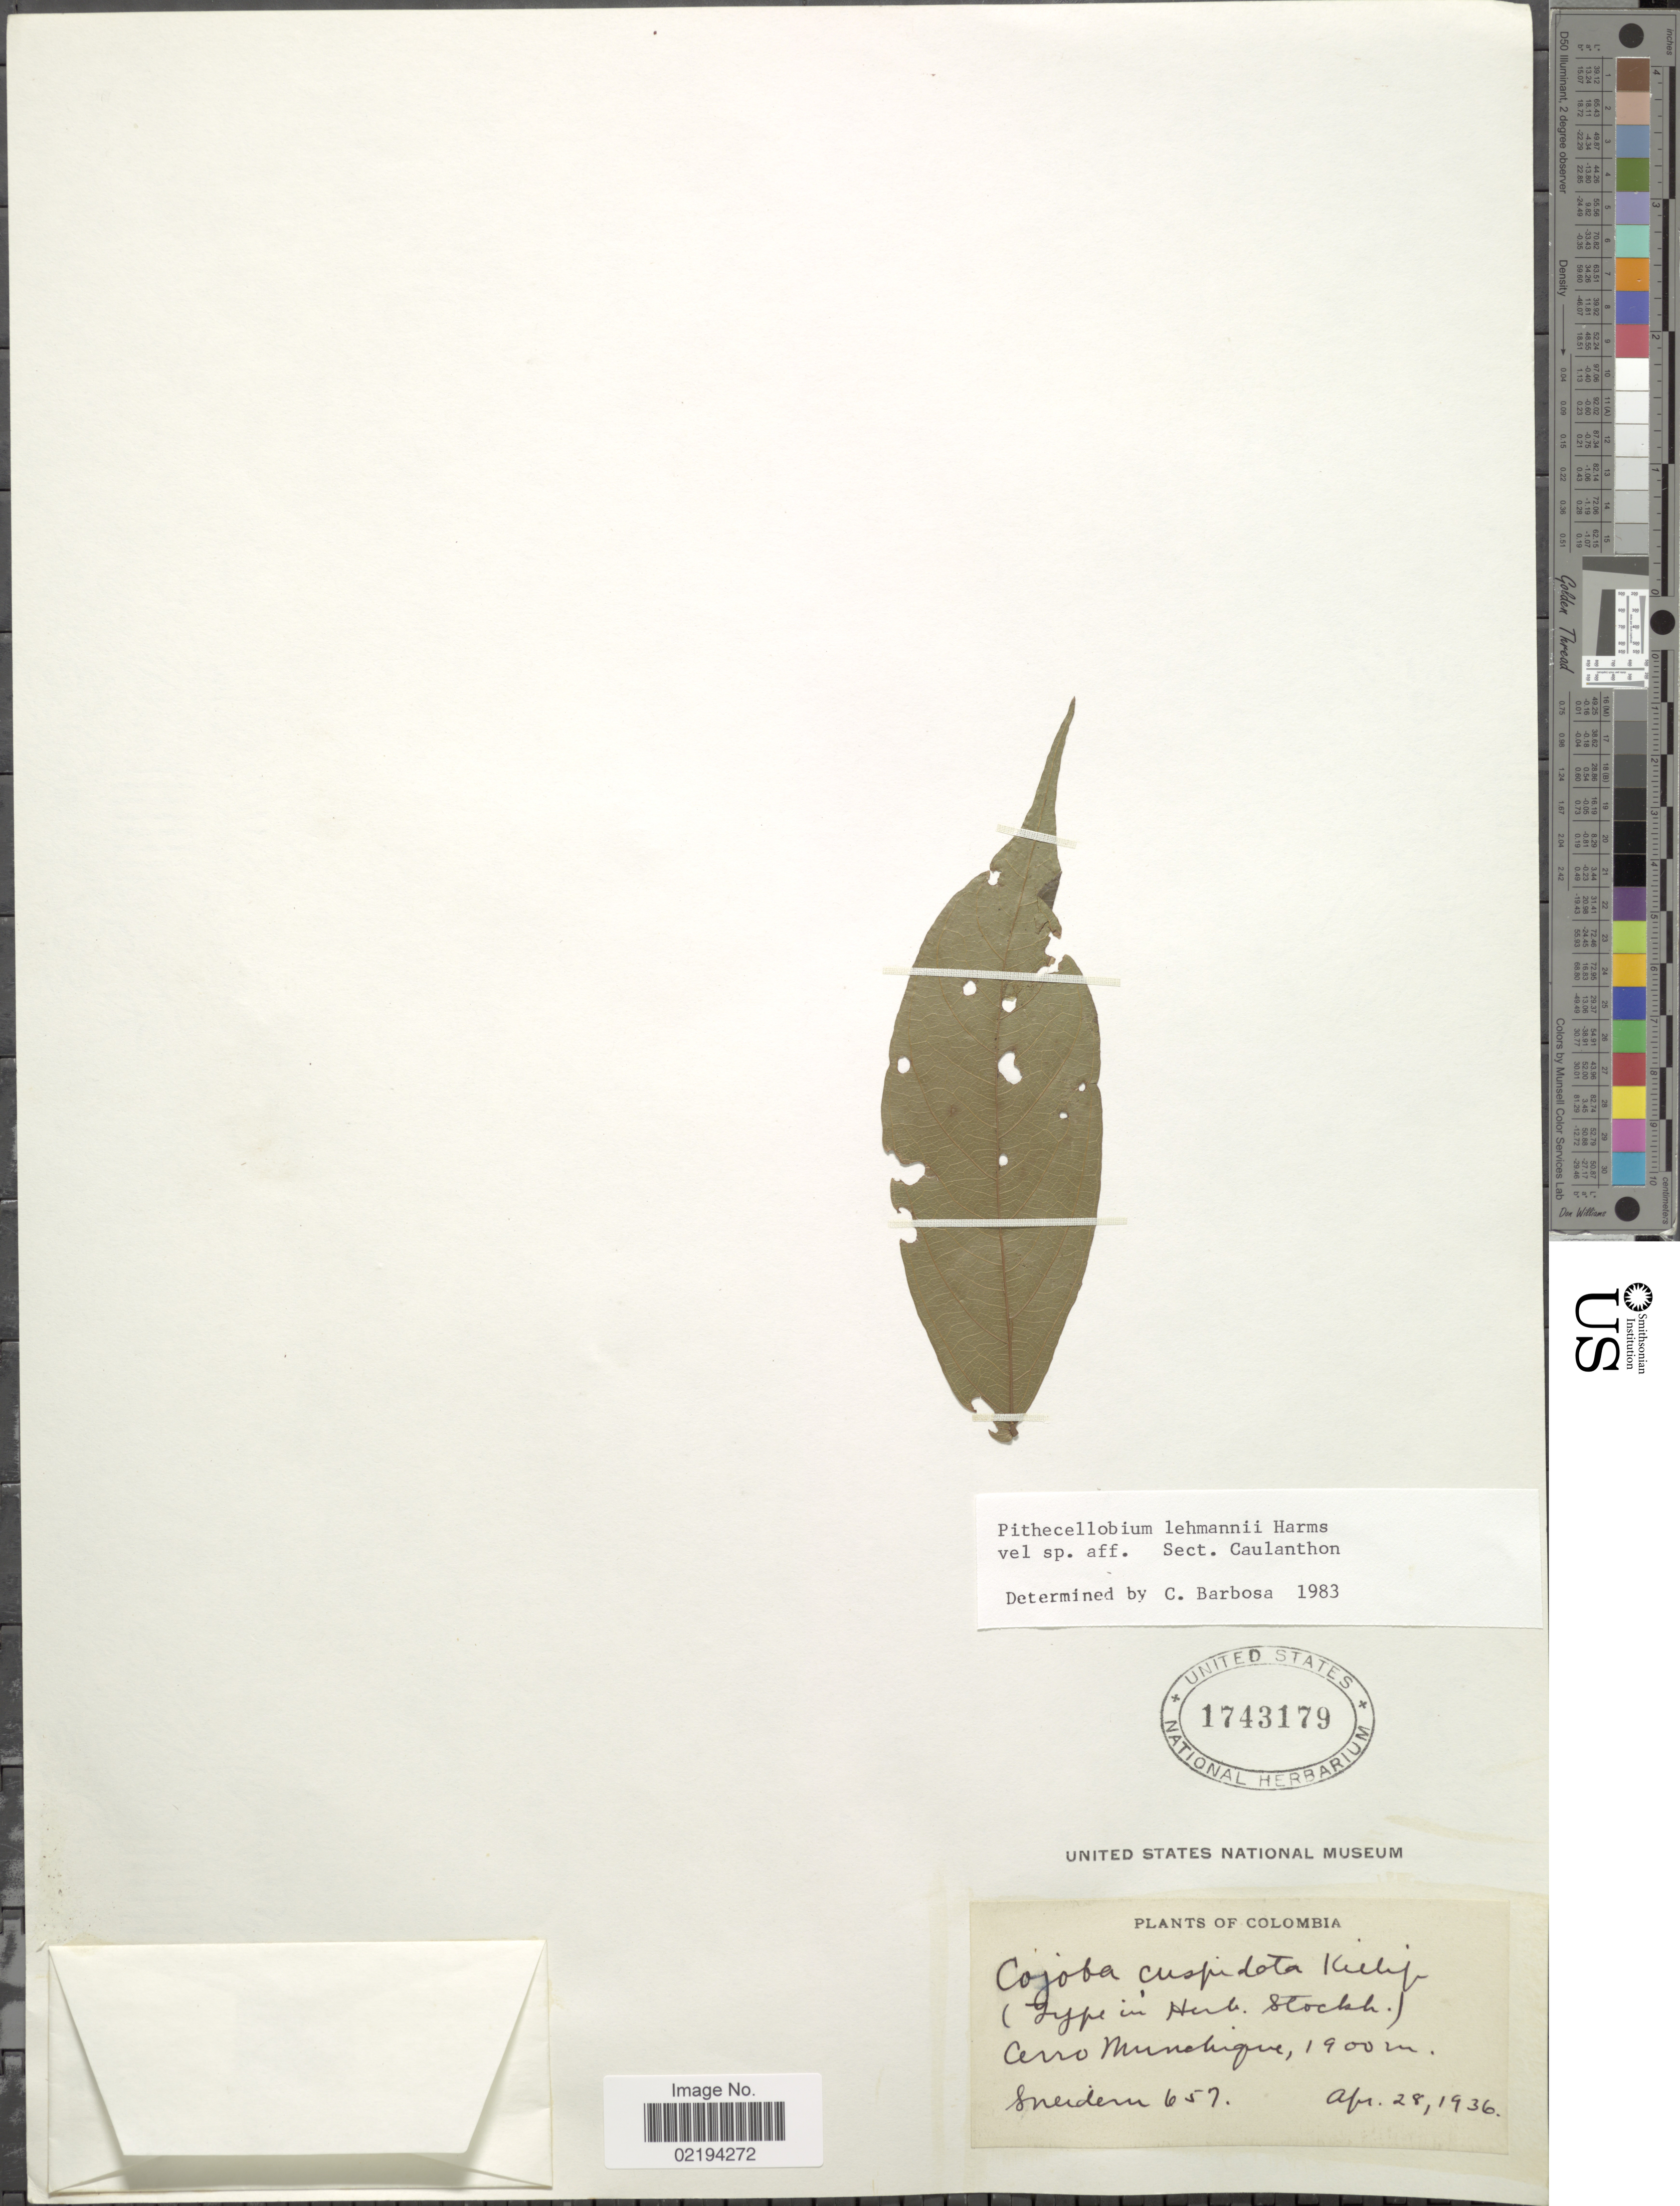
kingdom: Plantae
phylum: Tracheophyta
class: Magnoliopsida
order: Fabales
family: Fabaceae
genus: Zygia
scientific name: Zygia sp.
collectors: K. von Sneidern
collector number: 657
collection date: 1936-04-28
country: Colombia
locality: Cerro Munchique.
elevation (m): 1900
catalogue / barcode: US 1743179